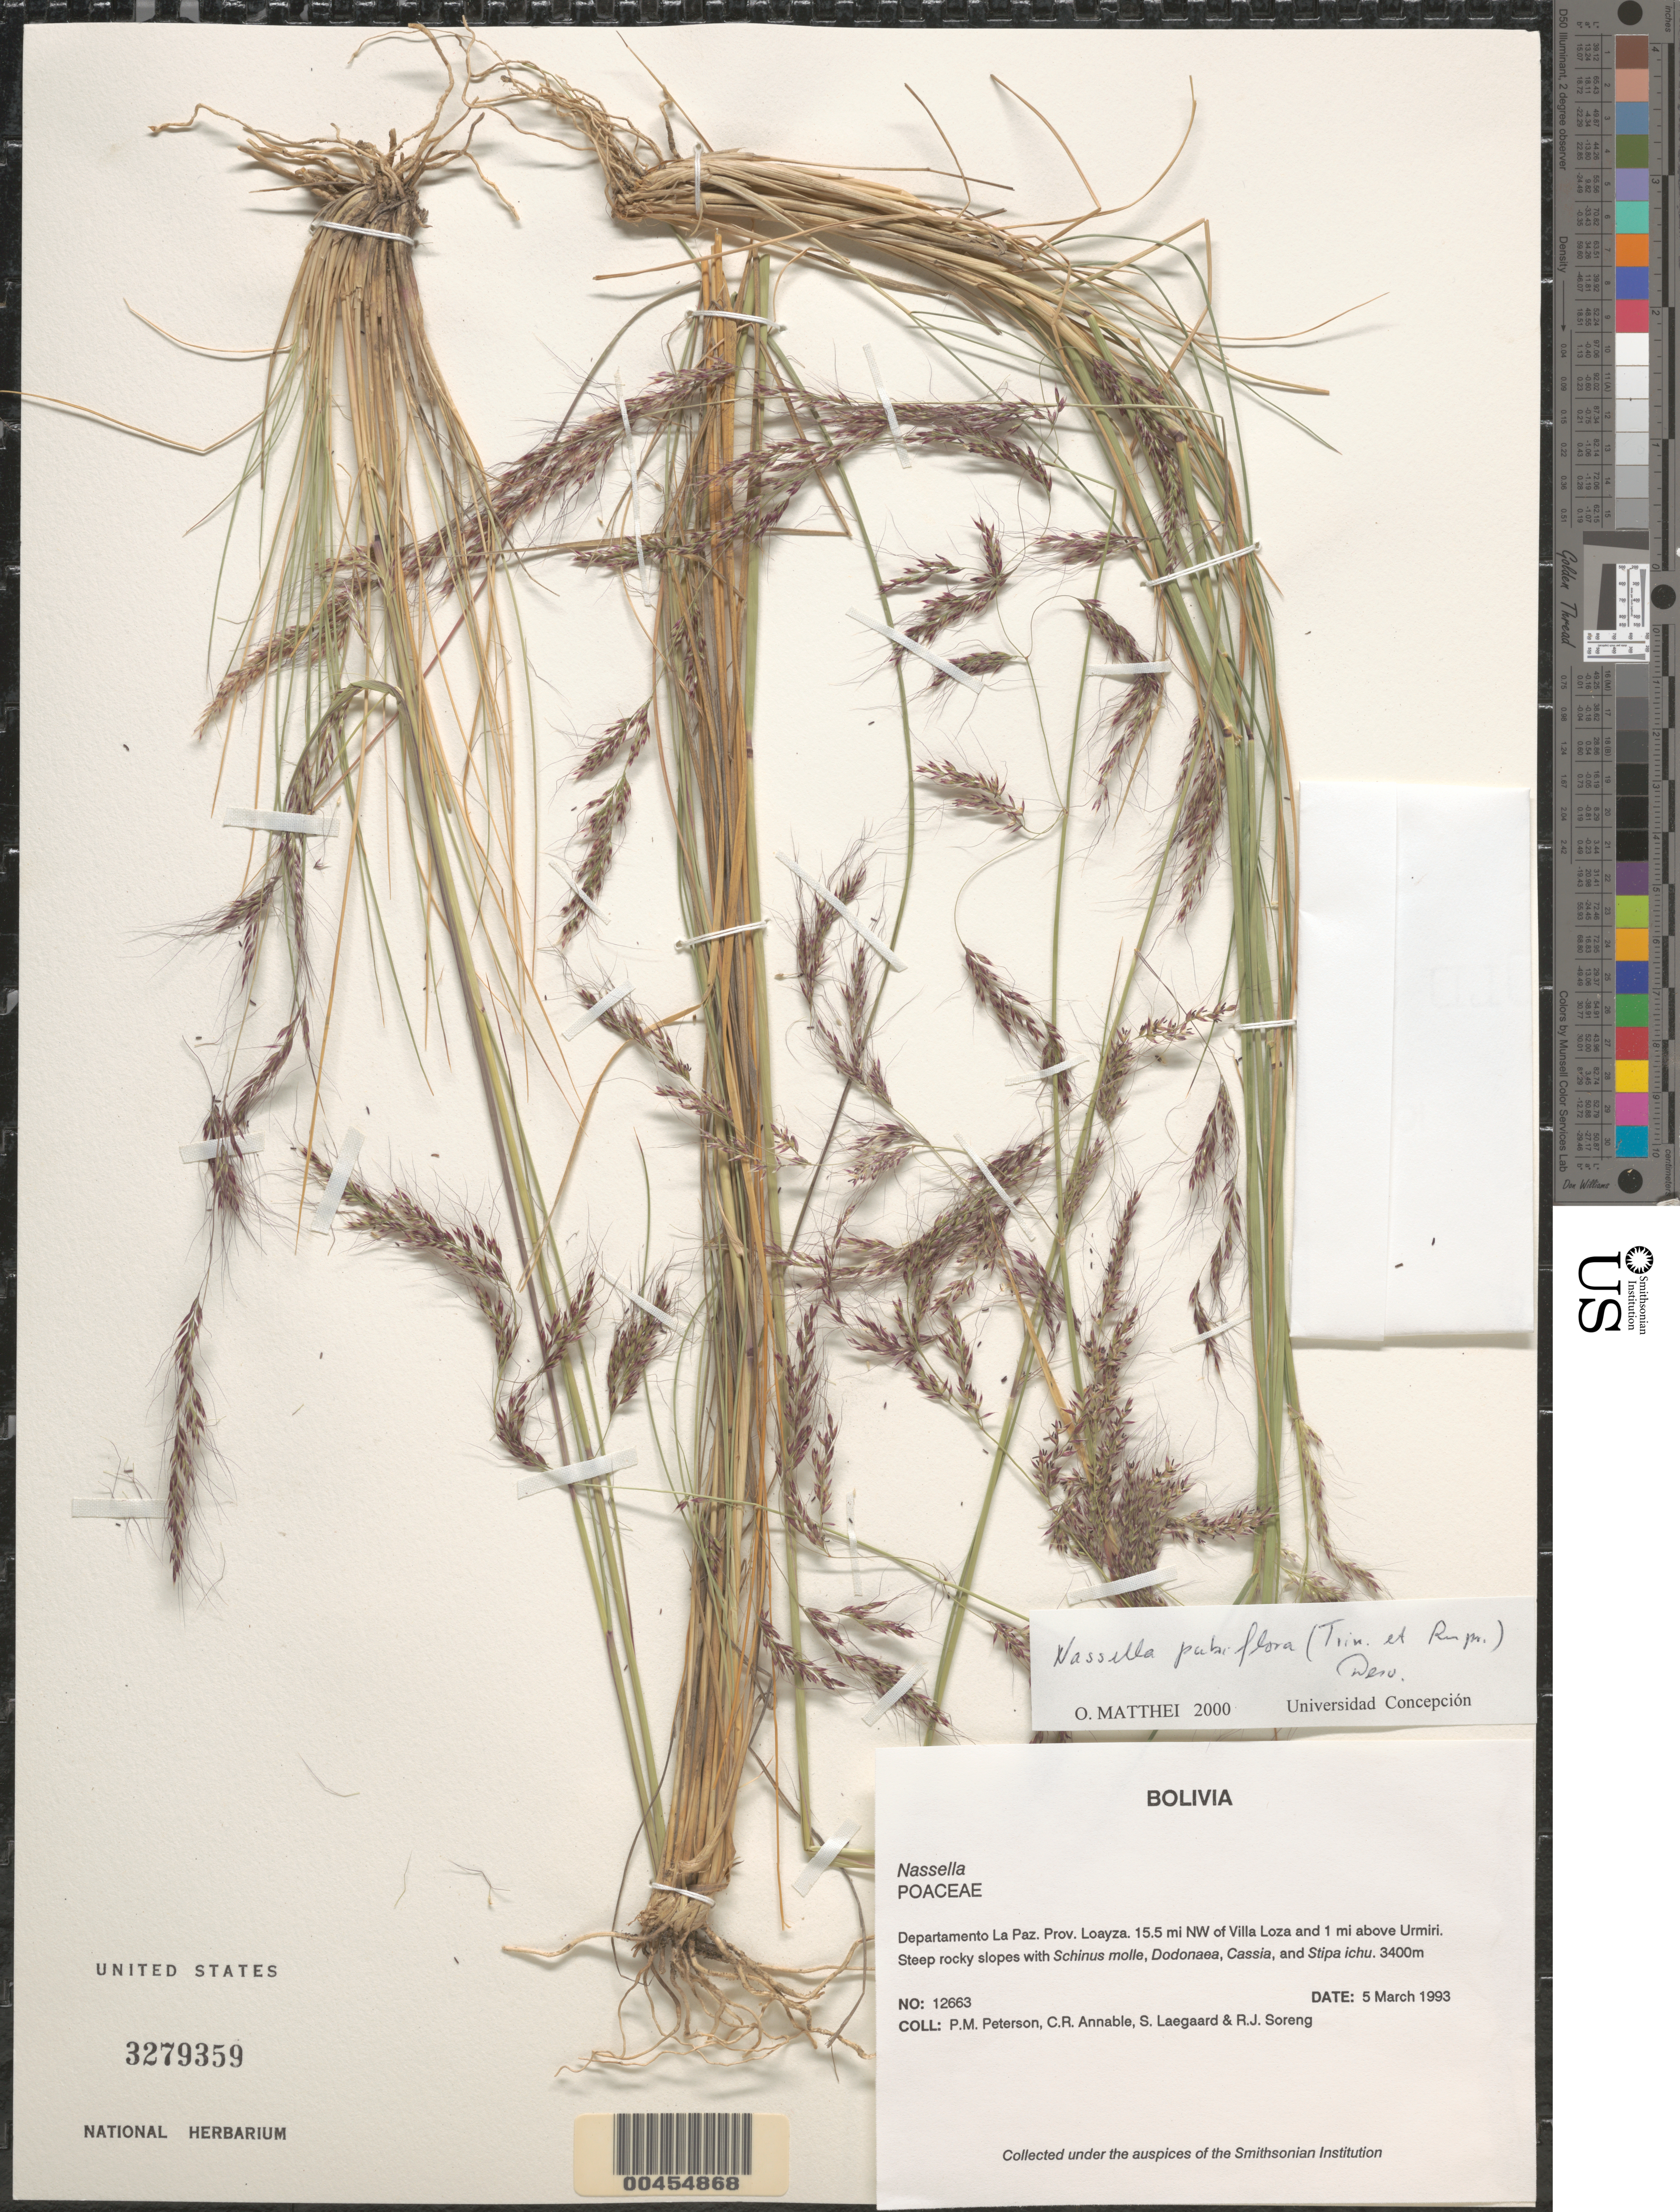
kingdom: Plantae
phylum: Tracheophyta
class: Liliopsida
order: Poales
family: Poaceae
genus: Nassella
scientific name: Nassella sp.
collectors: P. M. Peterson, C. R. Annable, S. Lægaard & R. J. Soreng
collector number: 12663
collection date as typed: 05 Mar 1993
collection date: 1993-03-05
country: Bolivia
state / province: La Paz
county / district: Loayza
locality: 15.5 mi NW of Villa Loza and 1 mi above Urmiri.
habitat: Steep rocky slopes with Schinus molle, Dodonaea, Cassia, and Stipa ichu.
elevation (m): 3400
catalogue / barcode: US 3279359